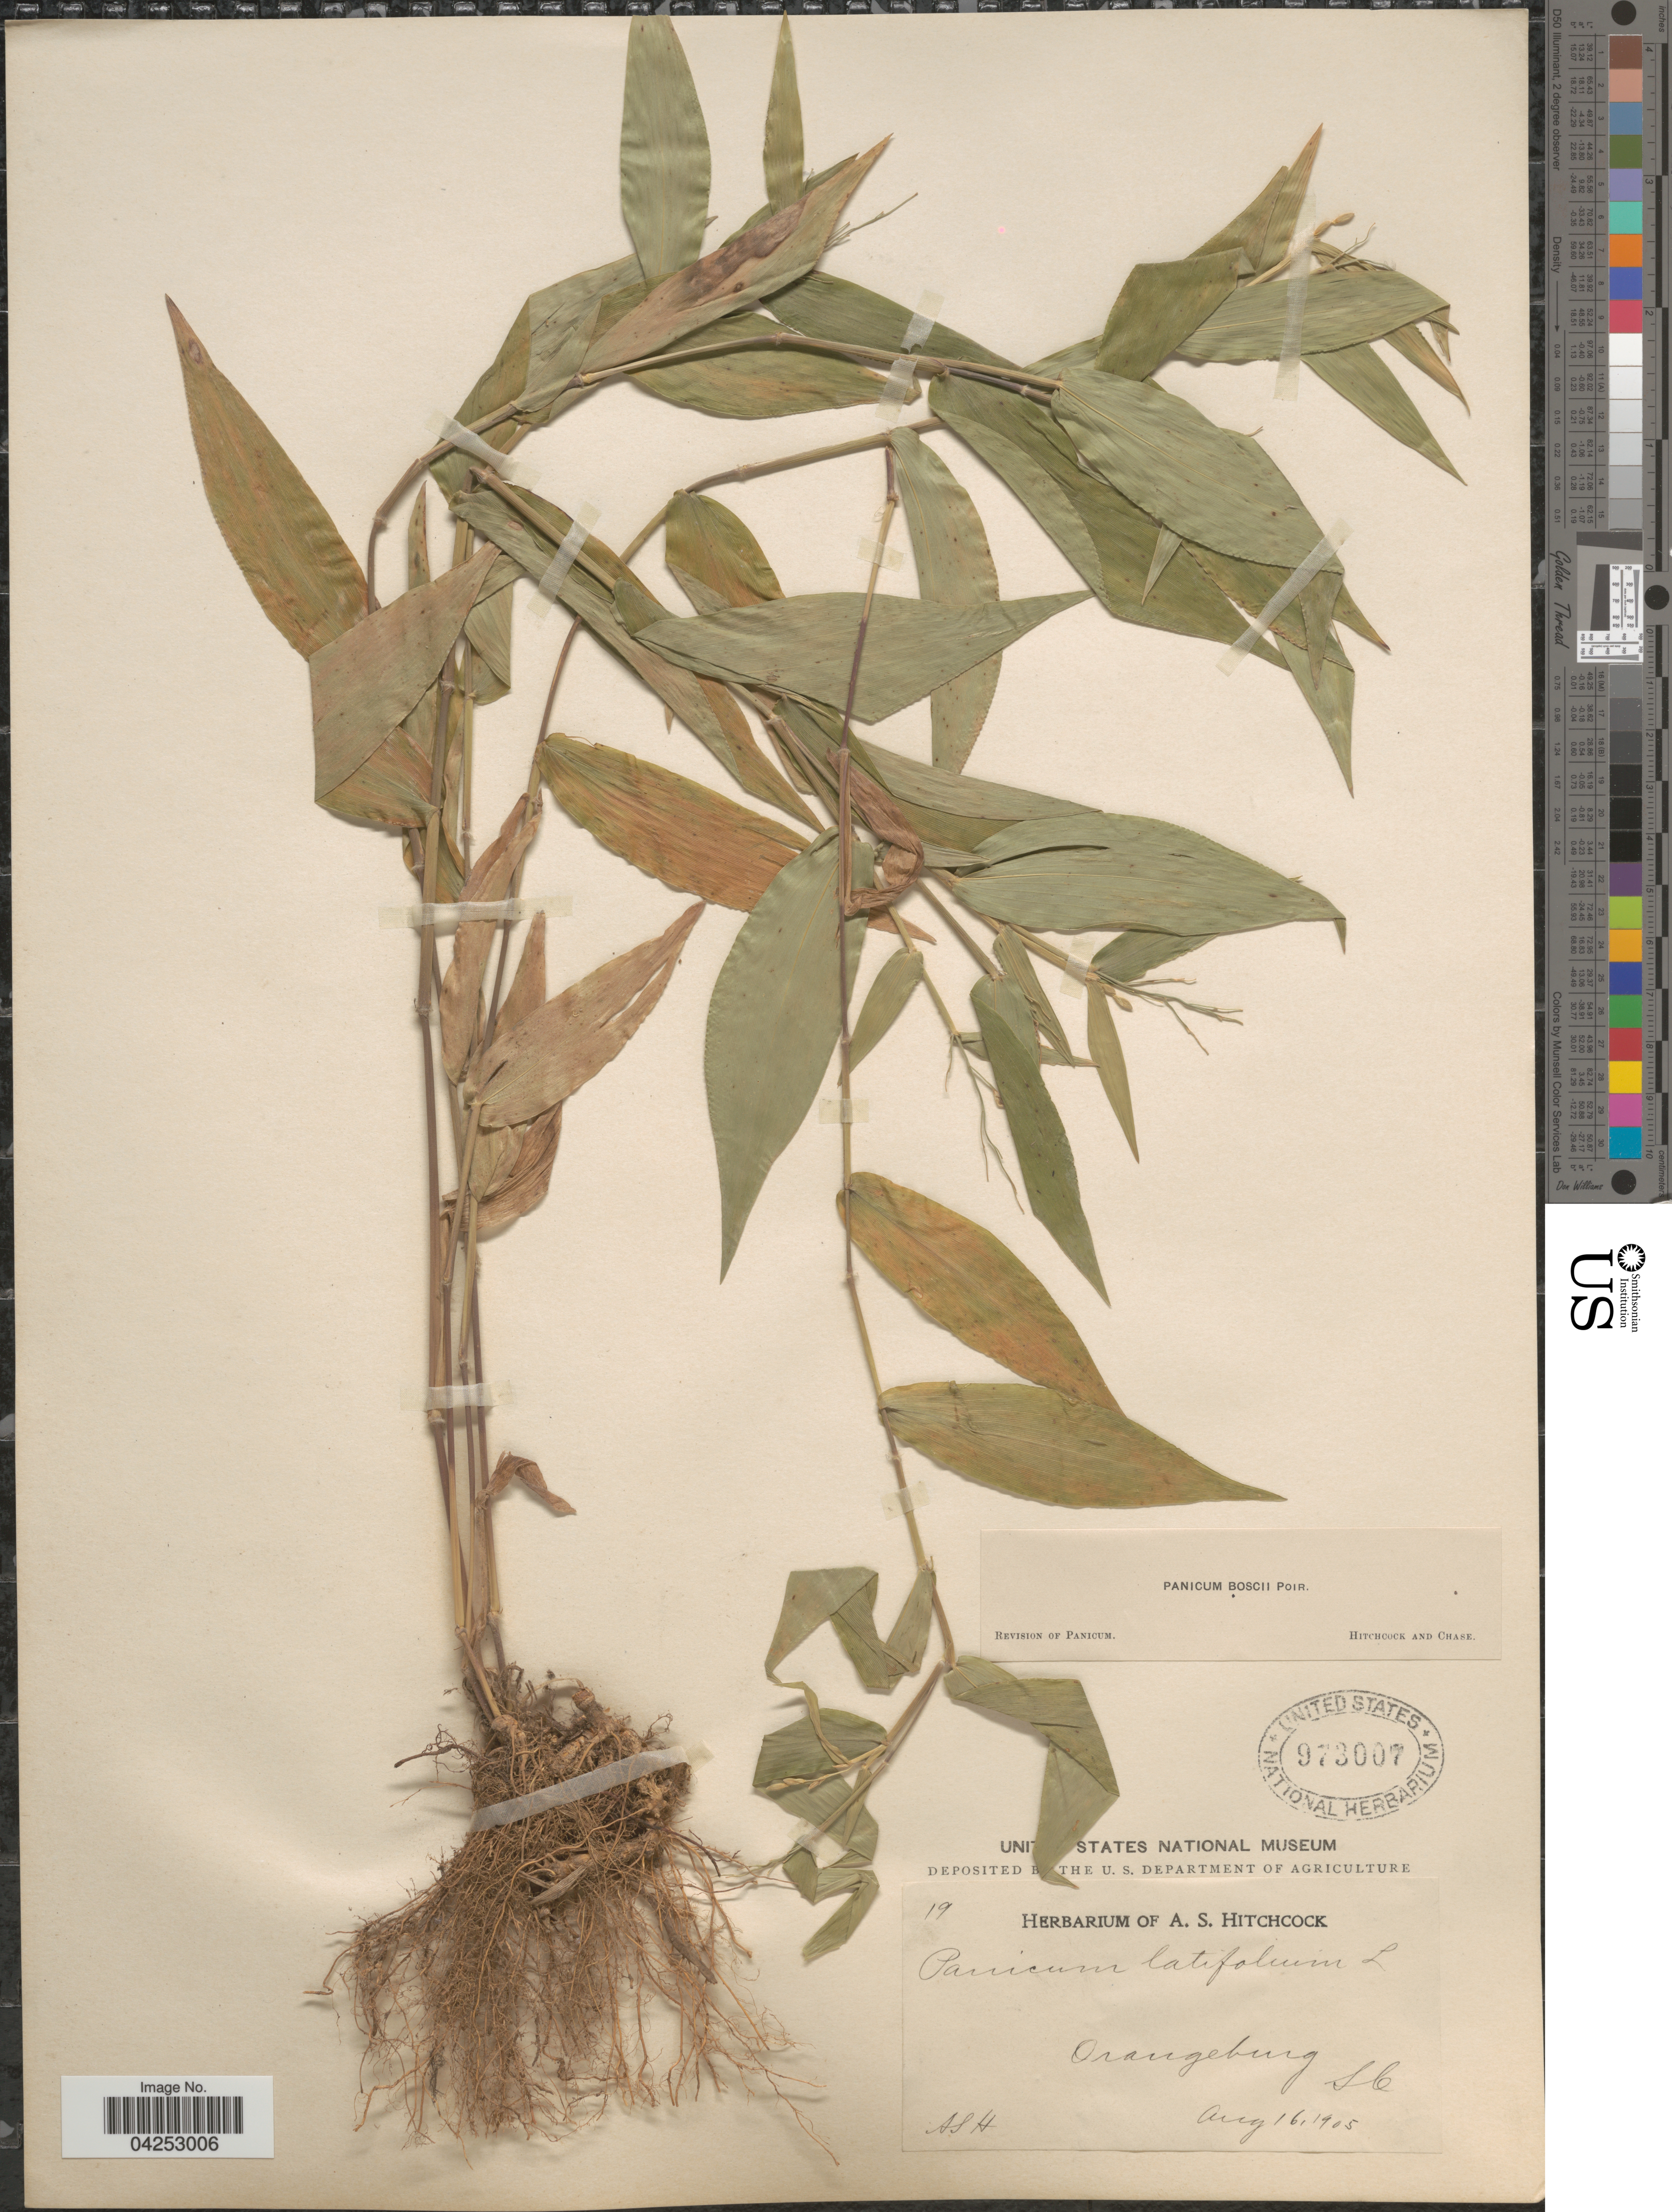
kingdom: Plantae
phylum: Tracheophyta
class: Liliopsida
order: Poales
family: Poaceae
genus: Dichanthelium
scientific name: Dichanthelium boscii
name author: (Poir.) Gould & C.A. Clark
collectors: A. S. Hitchcock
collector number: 19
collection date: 1905-08-16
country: United States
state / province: South Carolina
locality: Orangeburg.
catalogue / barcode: US 973007